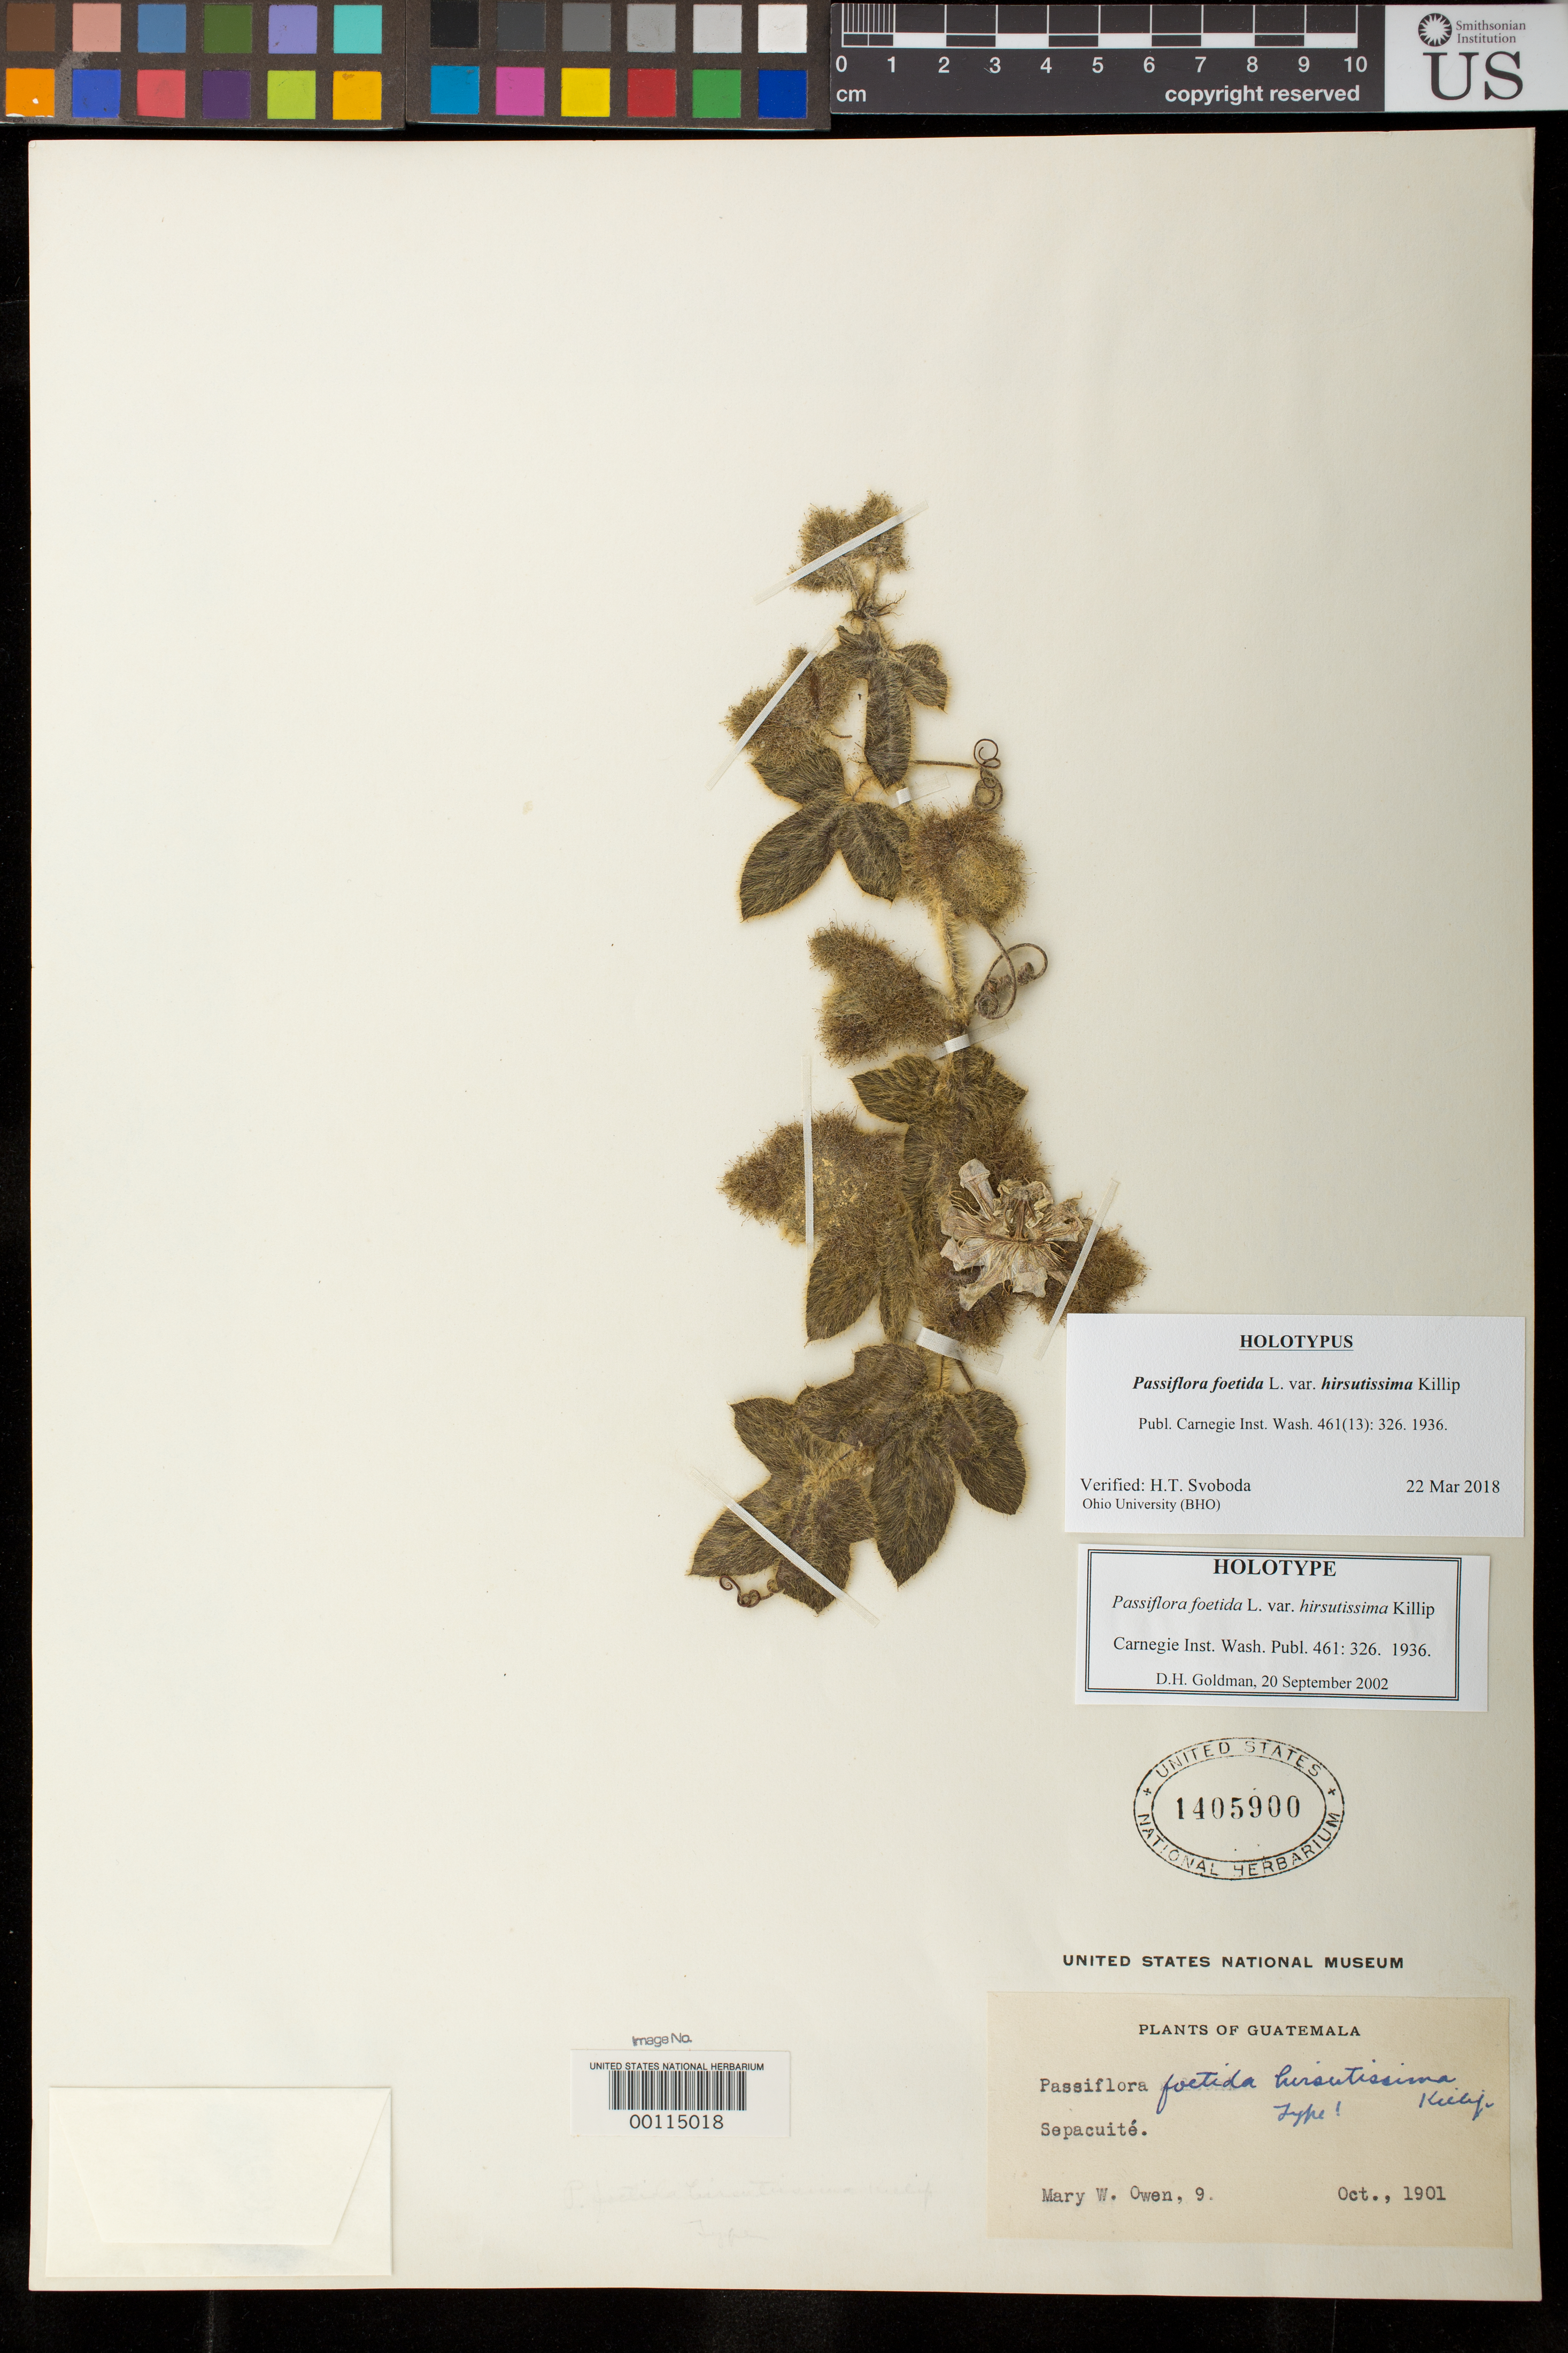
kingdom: Plantae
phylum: Tracheophyta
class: Magnoliopsida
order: Malpighiales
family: Passifloraceae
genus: Passiflora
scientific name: Passiflora foetida var. hirsutissima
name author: Killip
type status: Holotype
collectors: M. W. Owen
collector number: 9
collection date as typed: Oct 1901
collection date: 1901-10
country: Guatemala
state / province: Alta Verapaz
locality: Sepacuite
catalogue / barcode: US 1405900